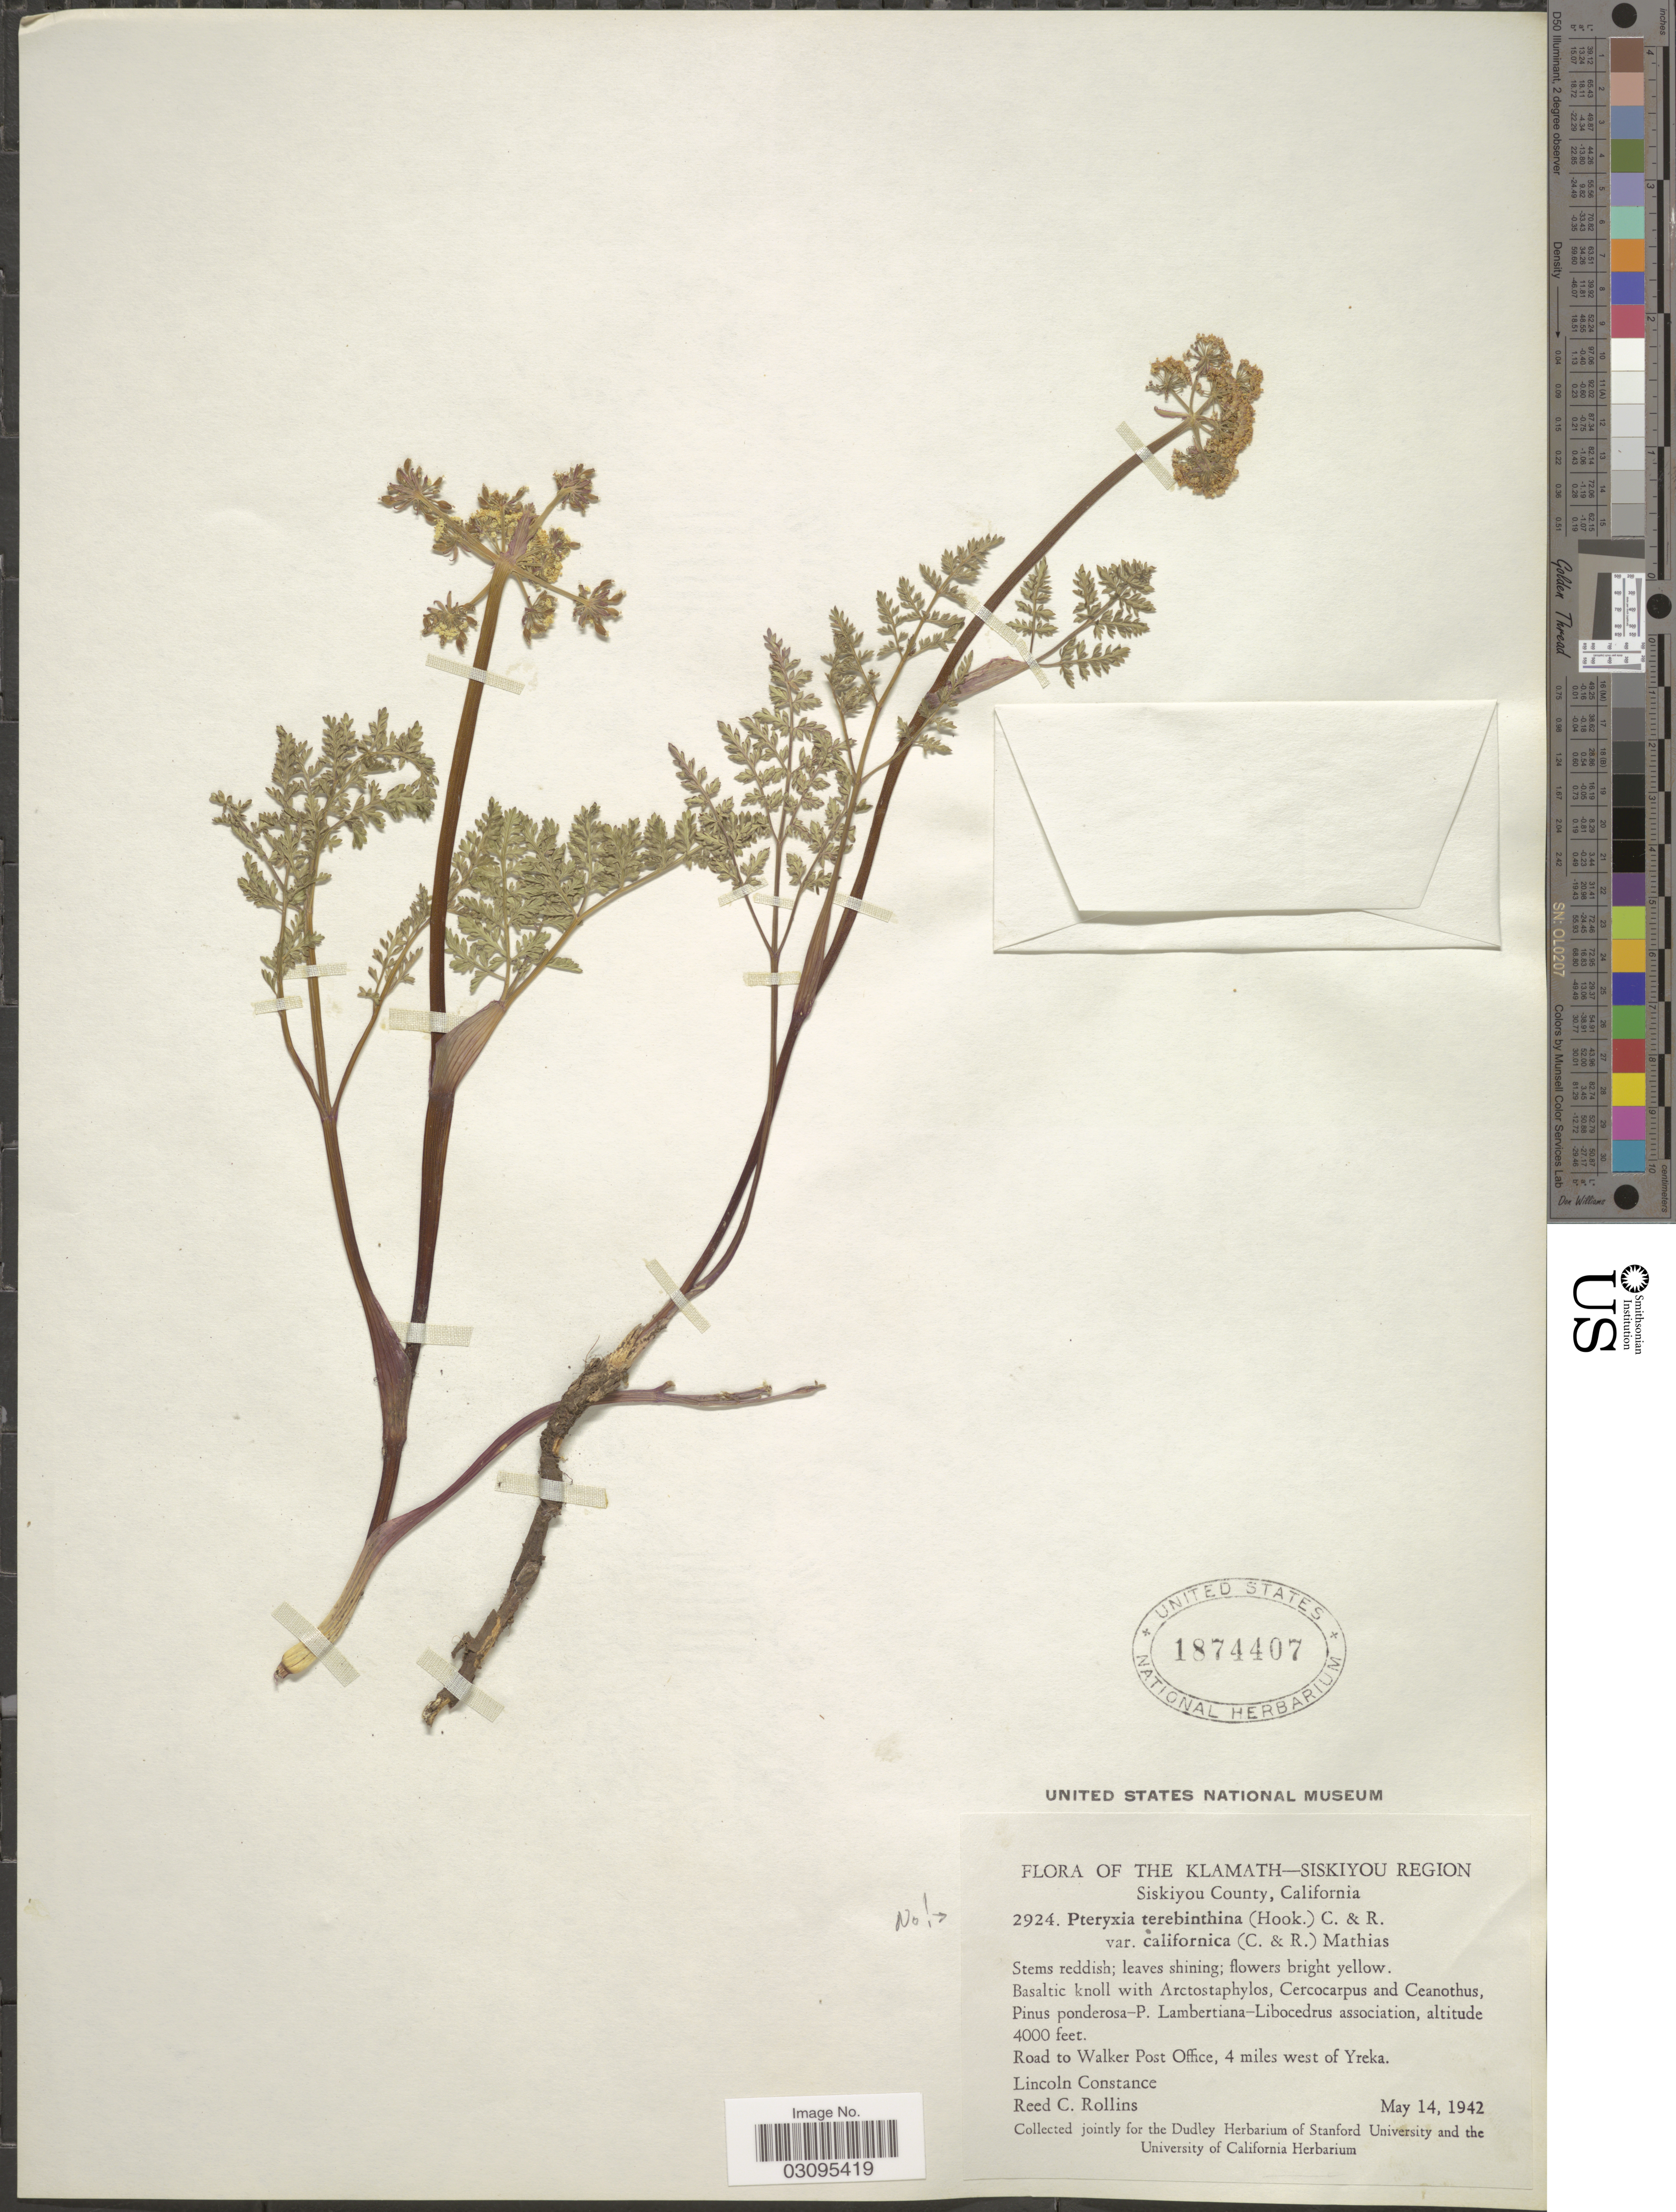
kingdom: Plantae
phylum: Tracheophyta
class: Magnoliopsida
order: Apiales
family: Apiaceae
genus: Lomatium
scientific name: Lomatium sp.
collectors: L. Constance & R. C. Rollins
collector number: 2924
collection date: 1942-05-14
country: United States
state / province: California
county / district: Siskiyou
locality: The Klamath, Siskiyou Region, Siskiyou County, Road to Walker Post Office, 4 miles west of Yreka.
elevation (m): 1219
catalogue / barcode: US 1874407